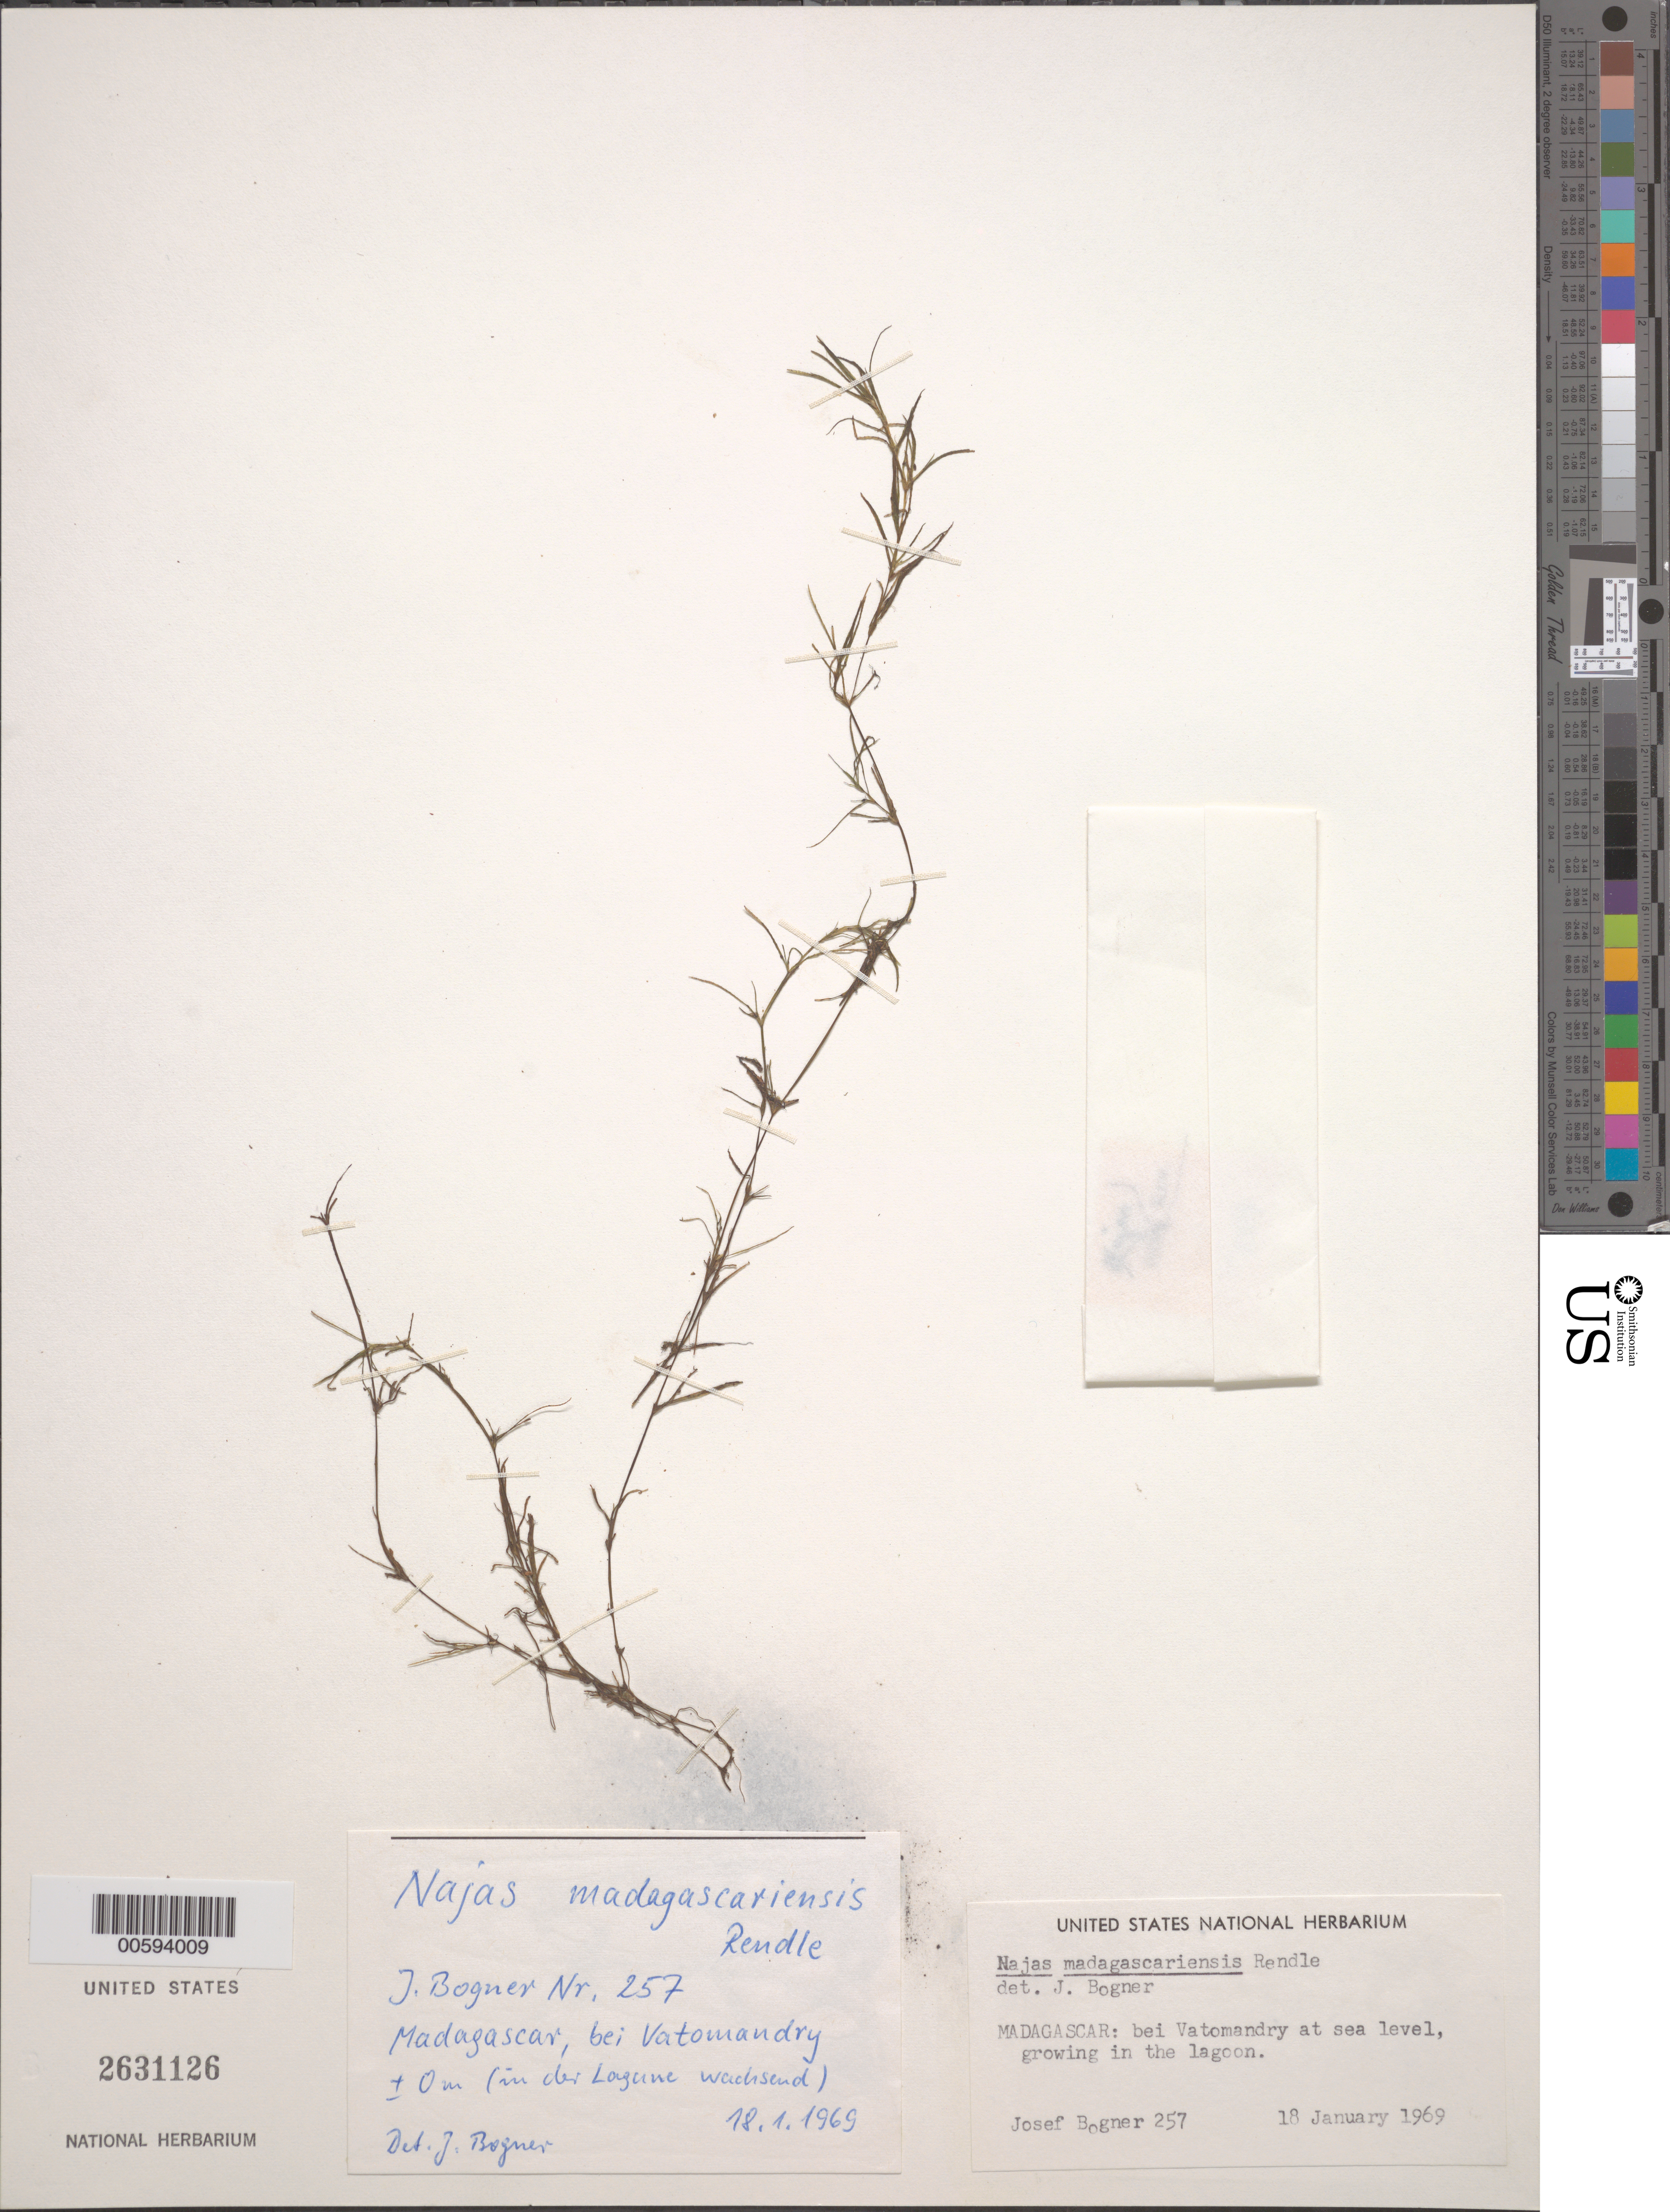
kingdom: Plantae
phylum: Tracheophyta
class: Liliopsida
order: Alismatales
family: Hydrocharitaceae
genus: Najas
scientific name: Najas madagascariensis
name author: Rendle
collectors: J. Bogner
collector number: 257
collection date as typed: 18 Jan 1969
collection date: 1969-01-18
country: Madagascar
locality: Near Vatomandry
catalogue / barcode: US 2631126